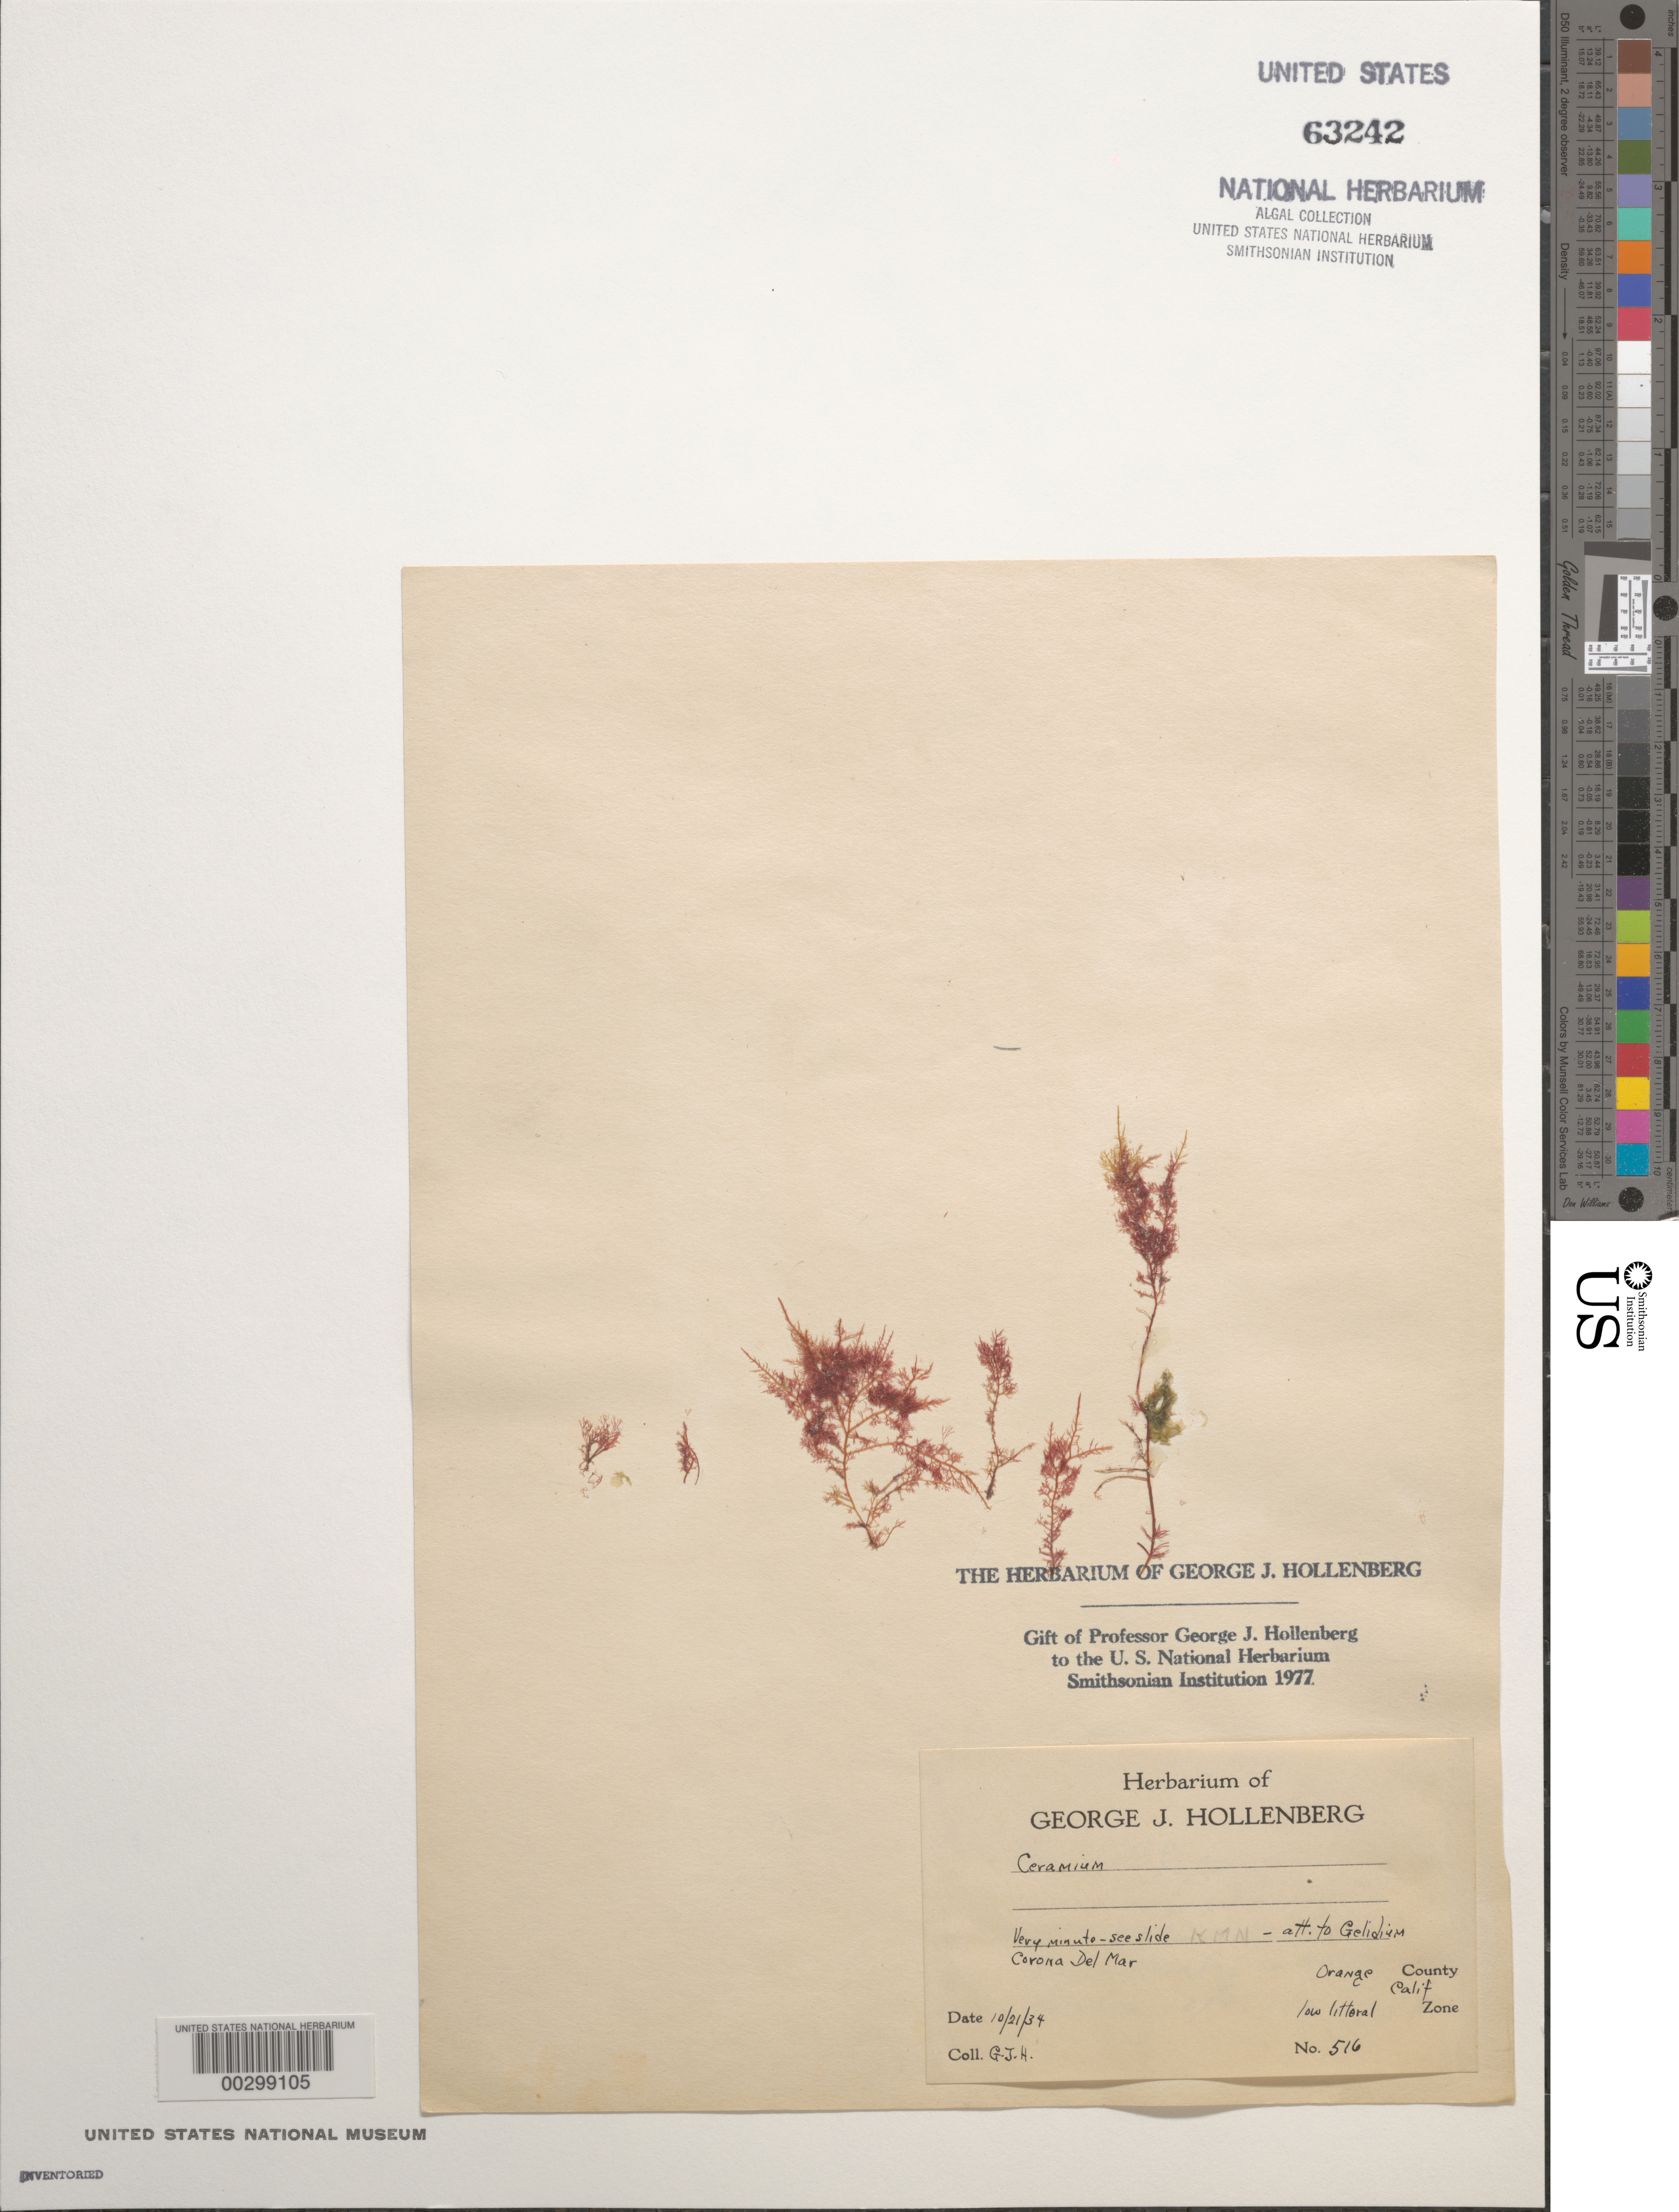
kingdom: Plantae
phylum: Rhodophyta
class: Florideophyceae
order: Ceramiales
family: Ceramiaceae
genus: Ceramium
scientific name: Ceramium sp.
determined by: Hollenberg, George J.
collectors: G. Hollenberg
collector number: GJH 516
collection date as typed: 21 Oct 1934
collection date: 1934-10-21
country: United States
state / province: California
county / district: Orange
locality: Corona del Mar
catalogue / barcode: US 63242